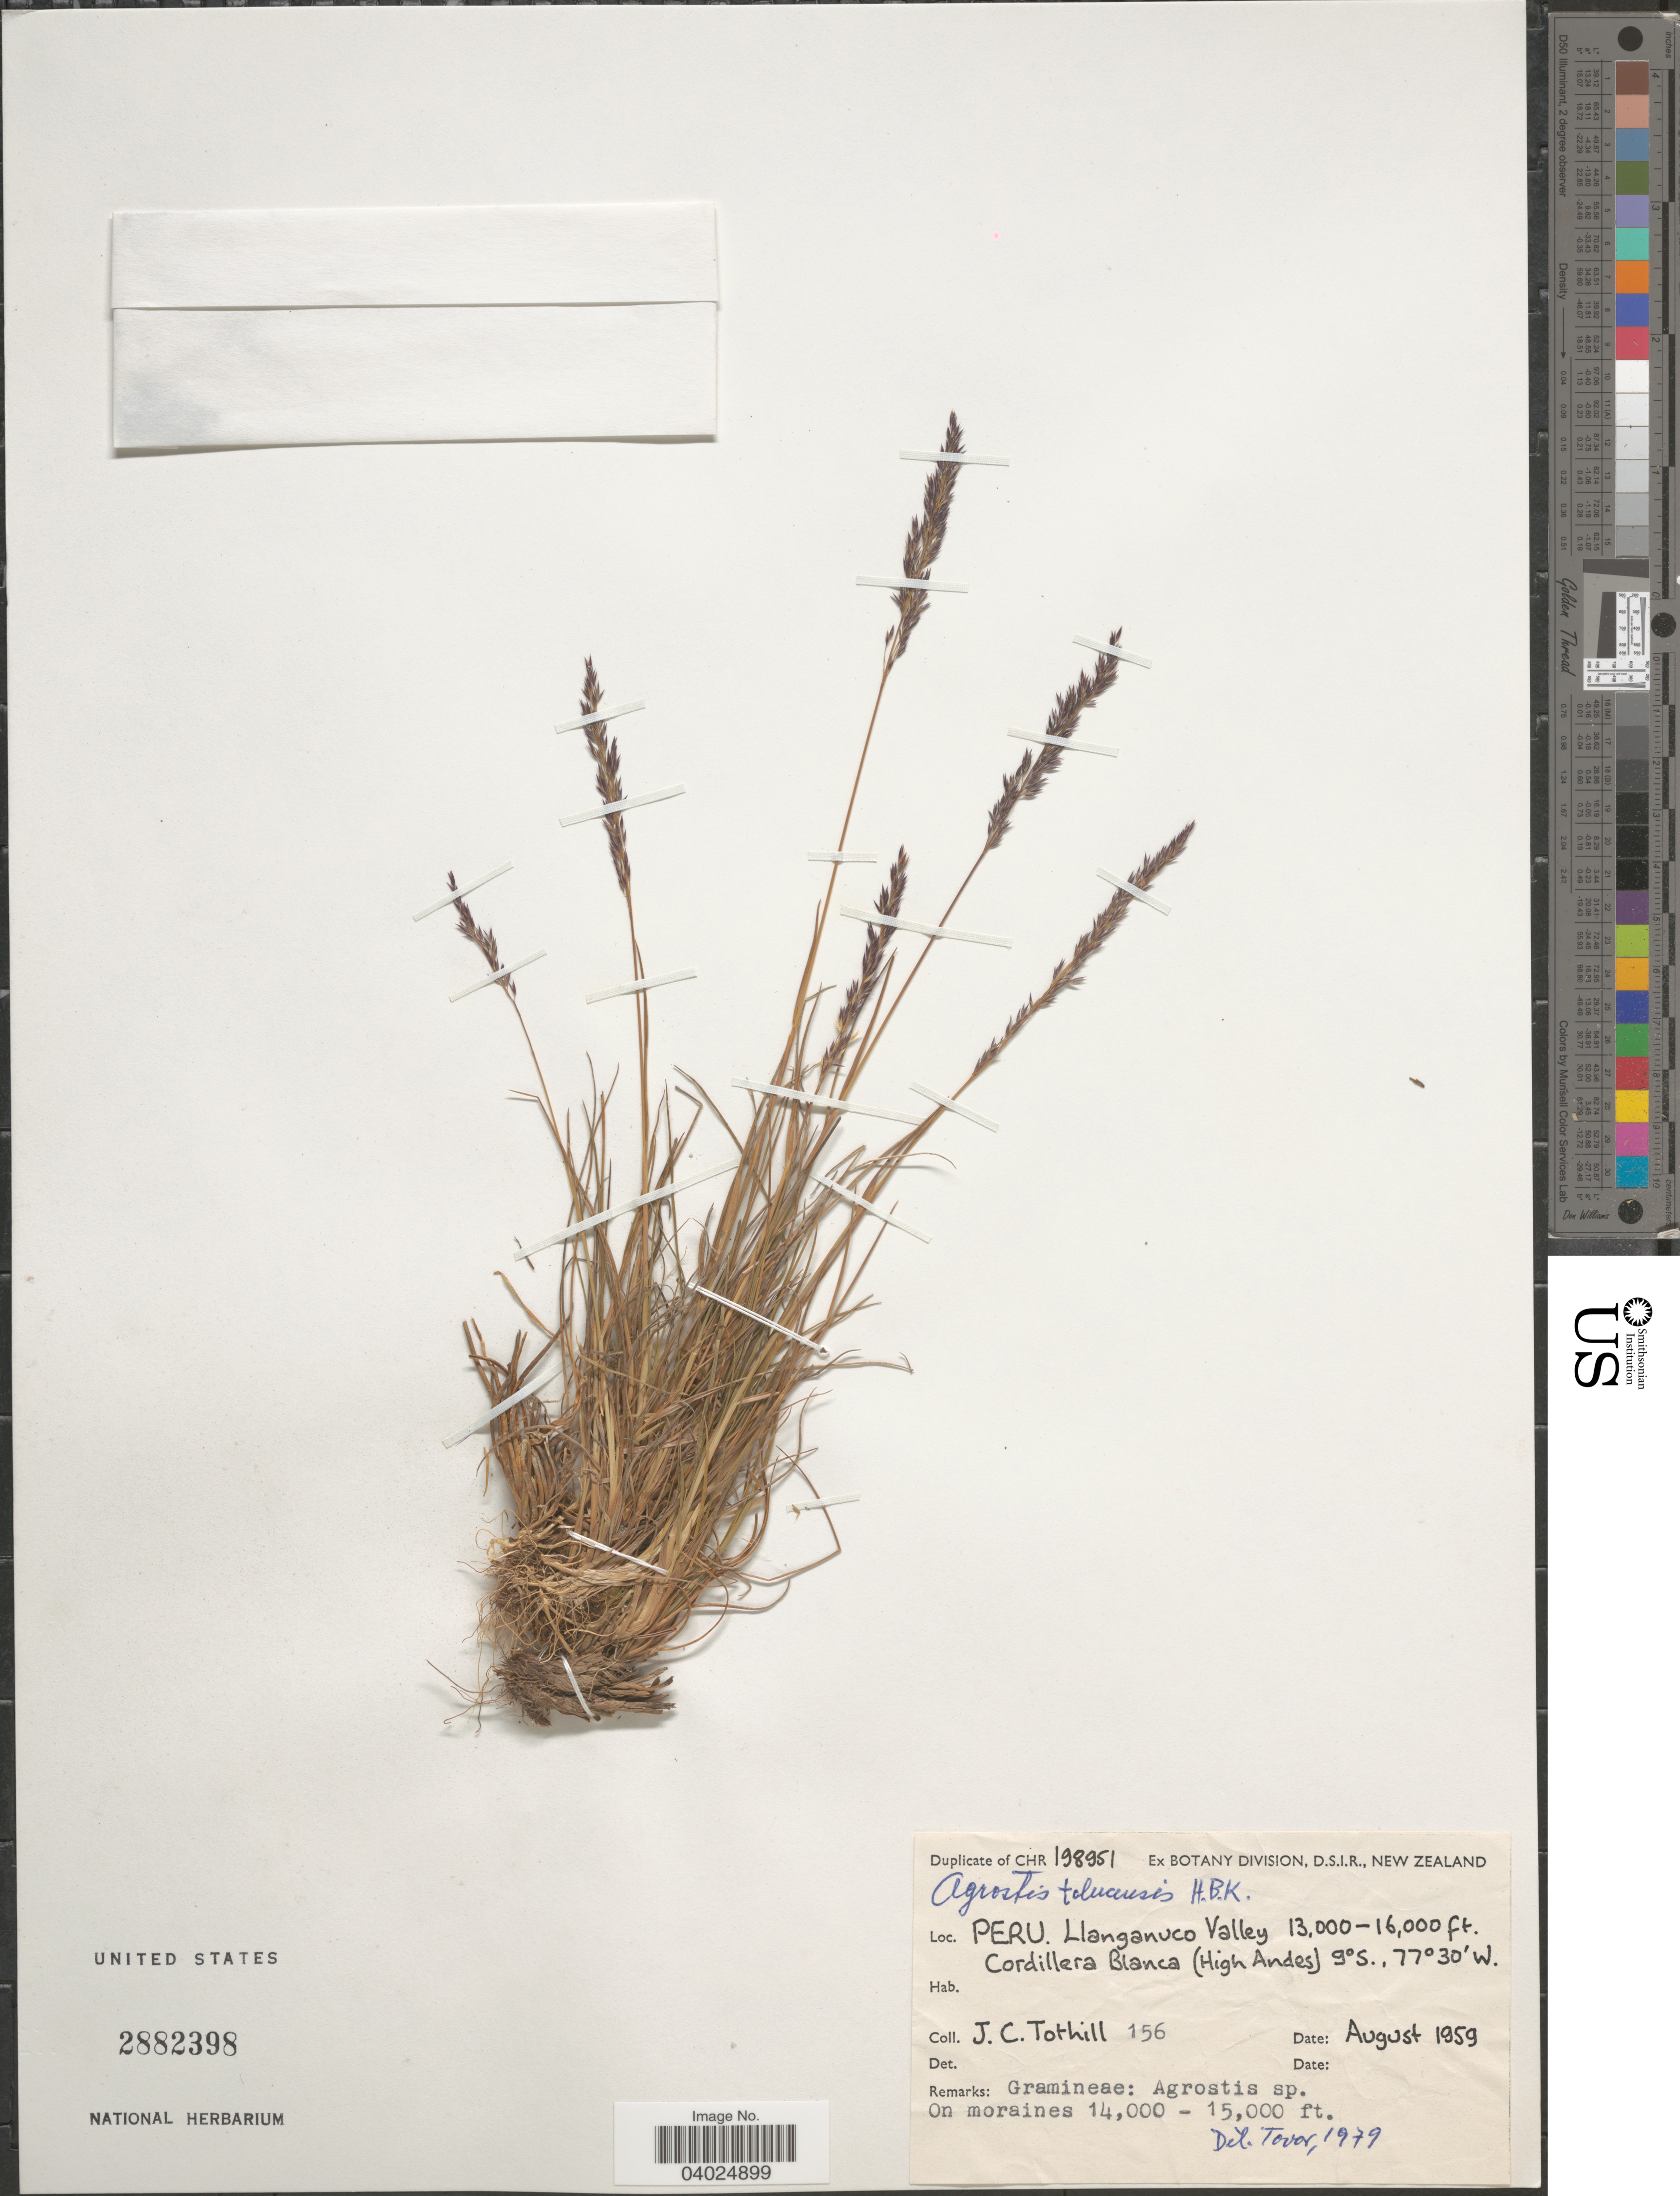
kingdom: Plantae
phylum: Tracheophyta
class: Liliopsida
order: Poales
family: Poaceae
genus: Agrostis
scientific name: Agrostis tolucensis Kunth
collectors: J. C. Tothill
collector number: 156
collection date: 1959-08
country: Peru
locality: Llanganuco Valley. Cordillera Blanca (High Andes).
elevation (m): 3962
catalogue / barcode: US 2882398